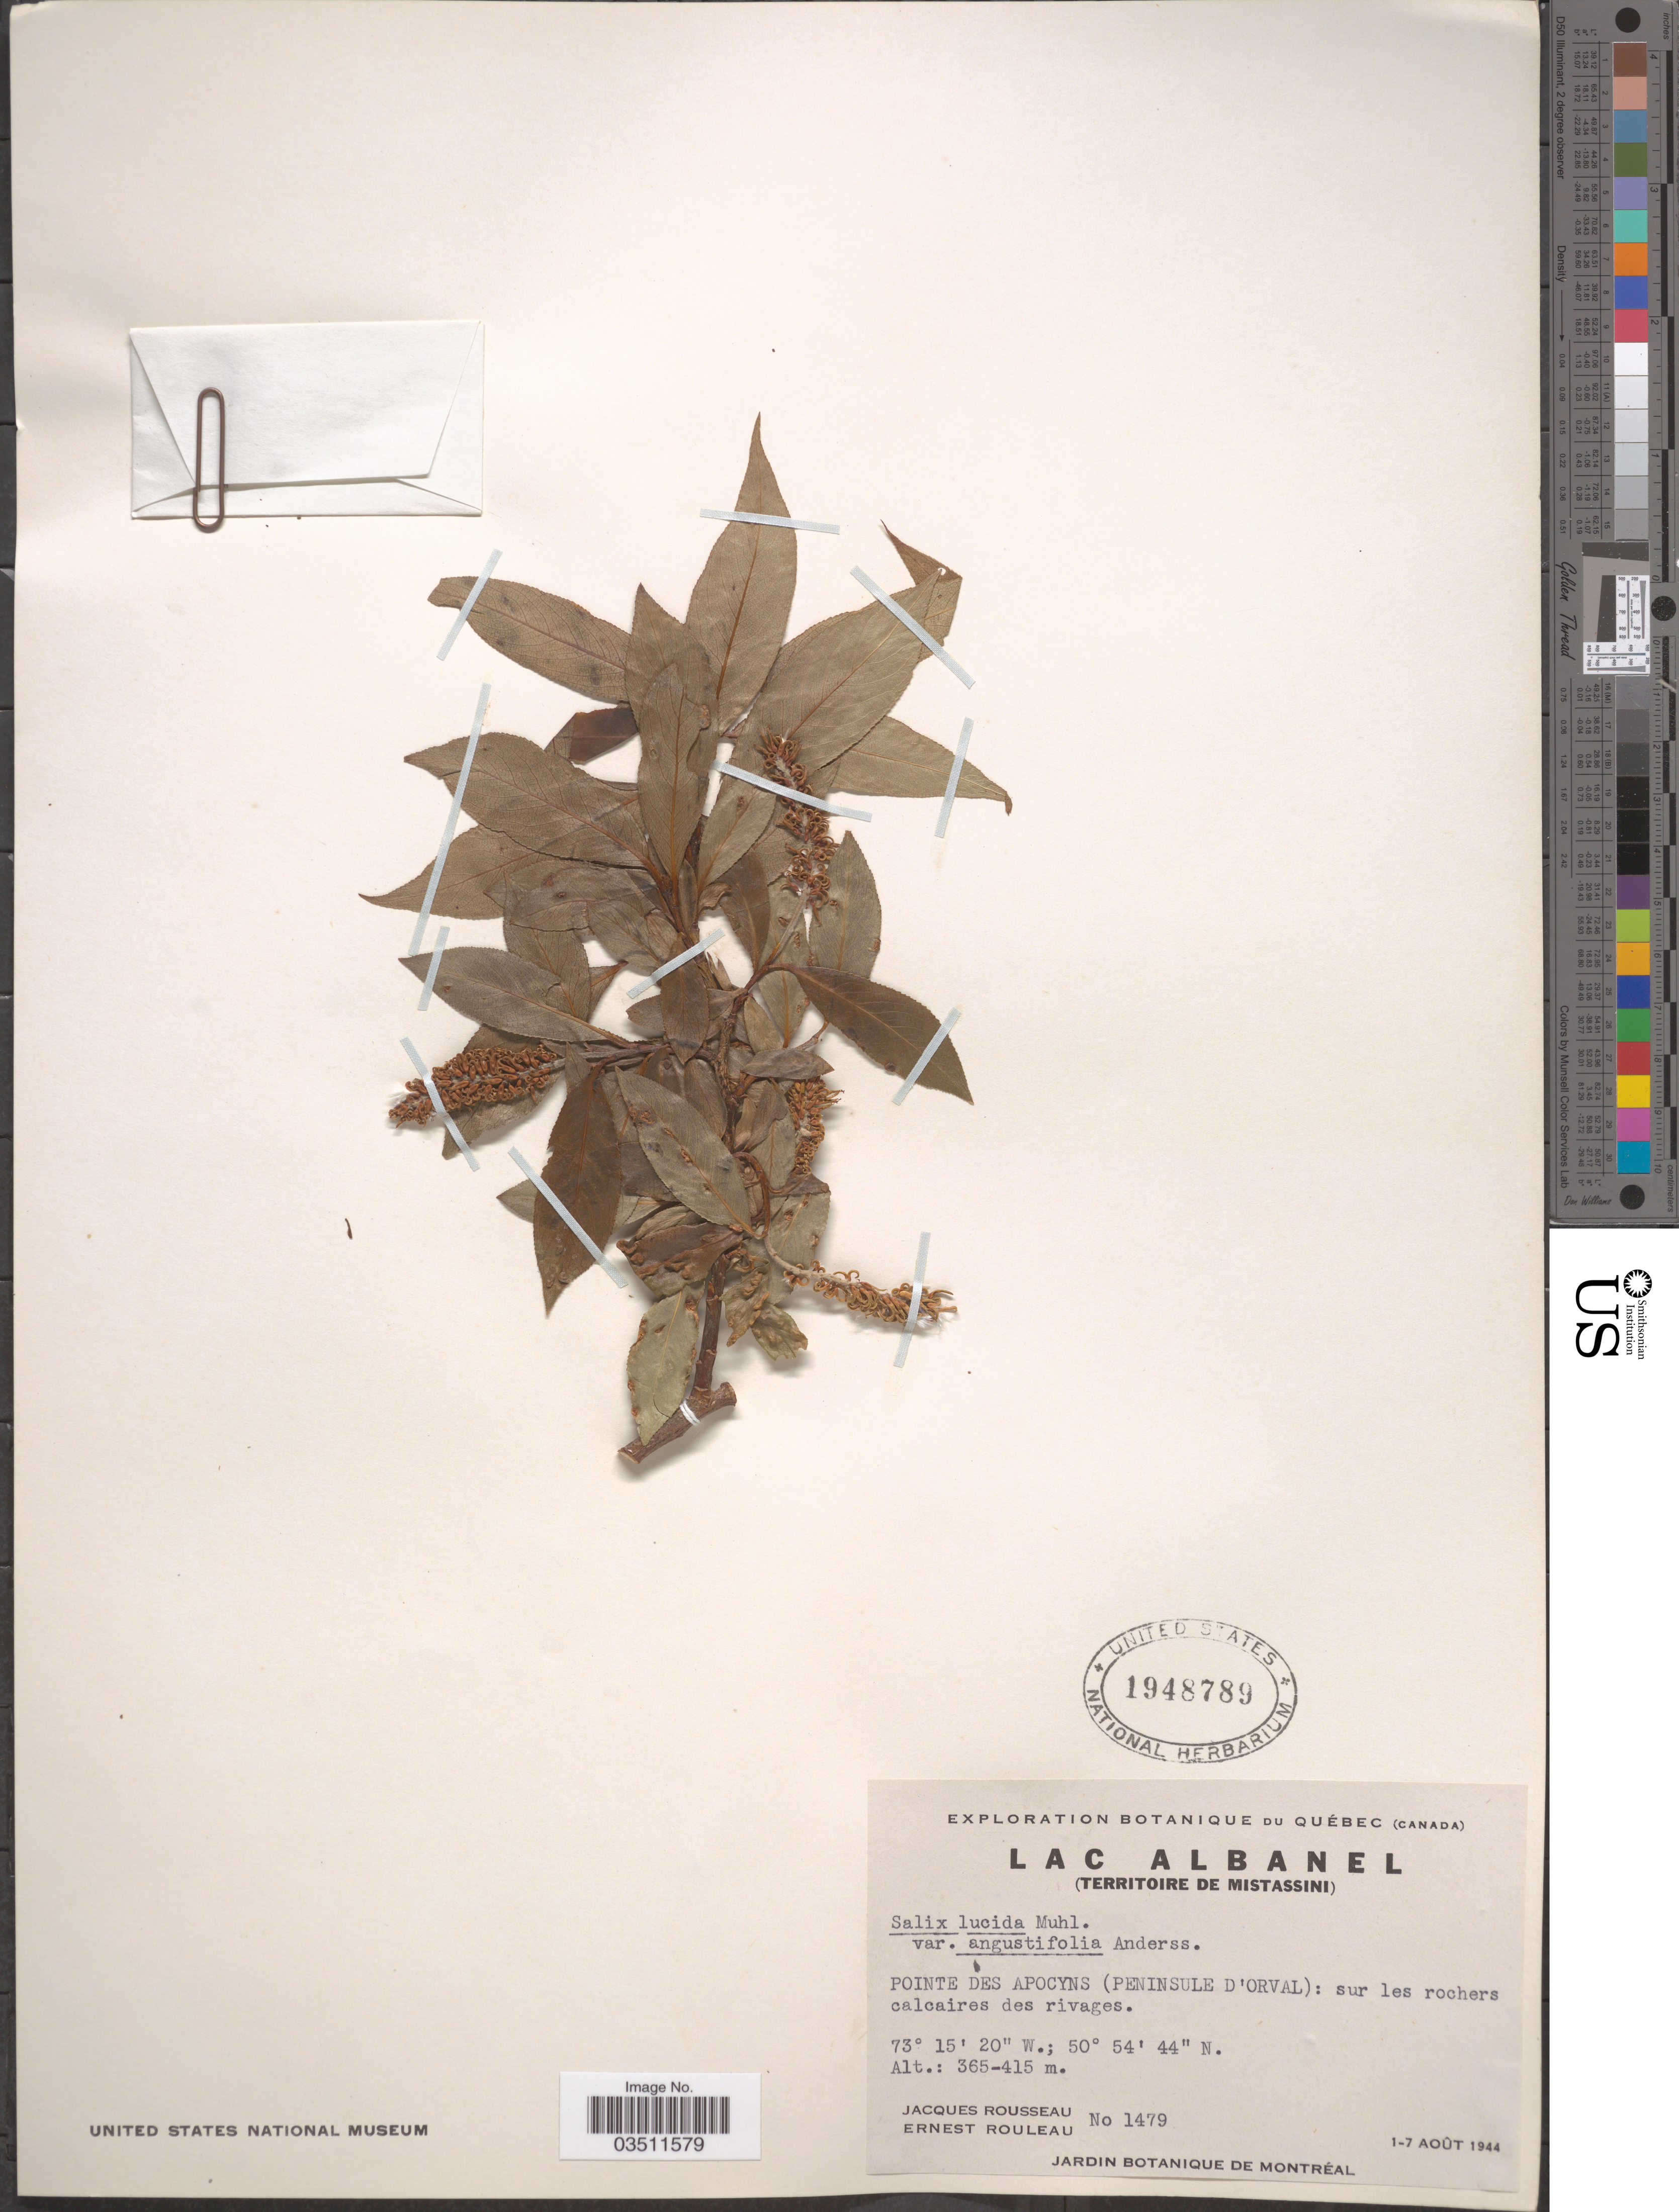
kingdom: Plantae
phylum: Tracheophyta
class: Magnoliopsida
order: Malpighiales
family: Salicaceae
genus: Salix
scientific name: Salix lucida var. angustifolia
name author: Andersson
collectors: J. Rousseau & E. Rouleau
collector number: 1479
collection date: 1944-08-01/1944-08-07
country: Canada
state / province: Quebec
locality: Lac Albanel (Territoire de Mistassini). Pointe des Apocyns (Peninsule d'Orval): sur les rochers calcaires des rivages.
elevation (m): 365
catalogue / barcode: US 1948789